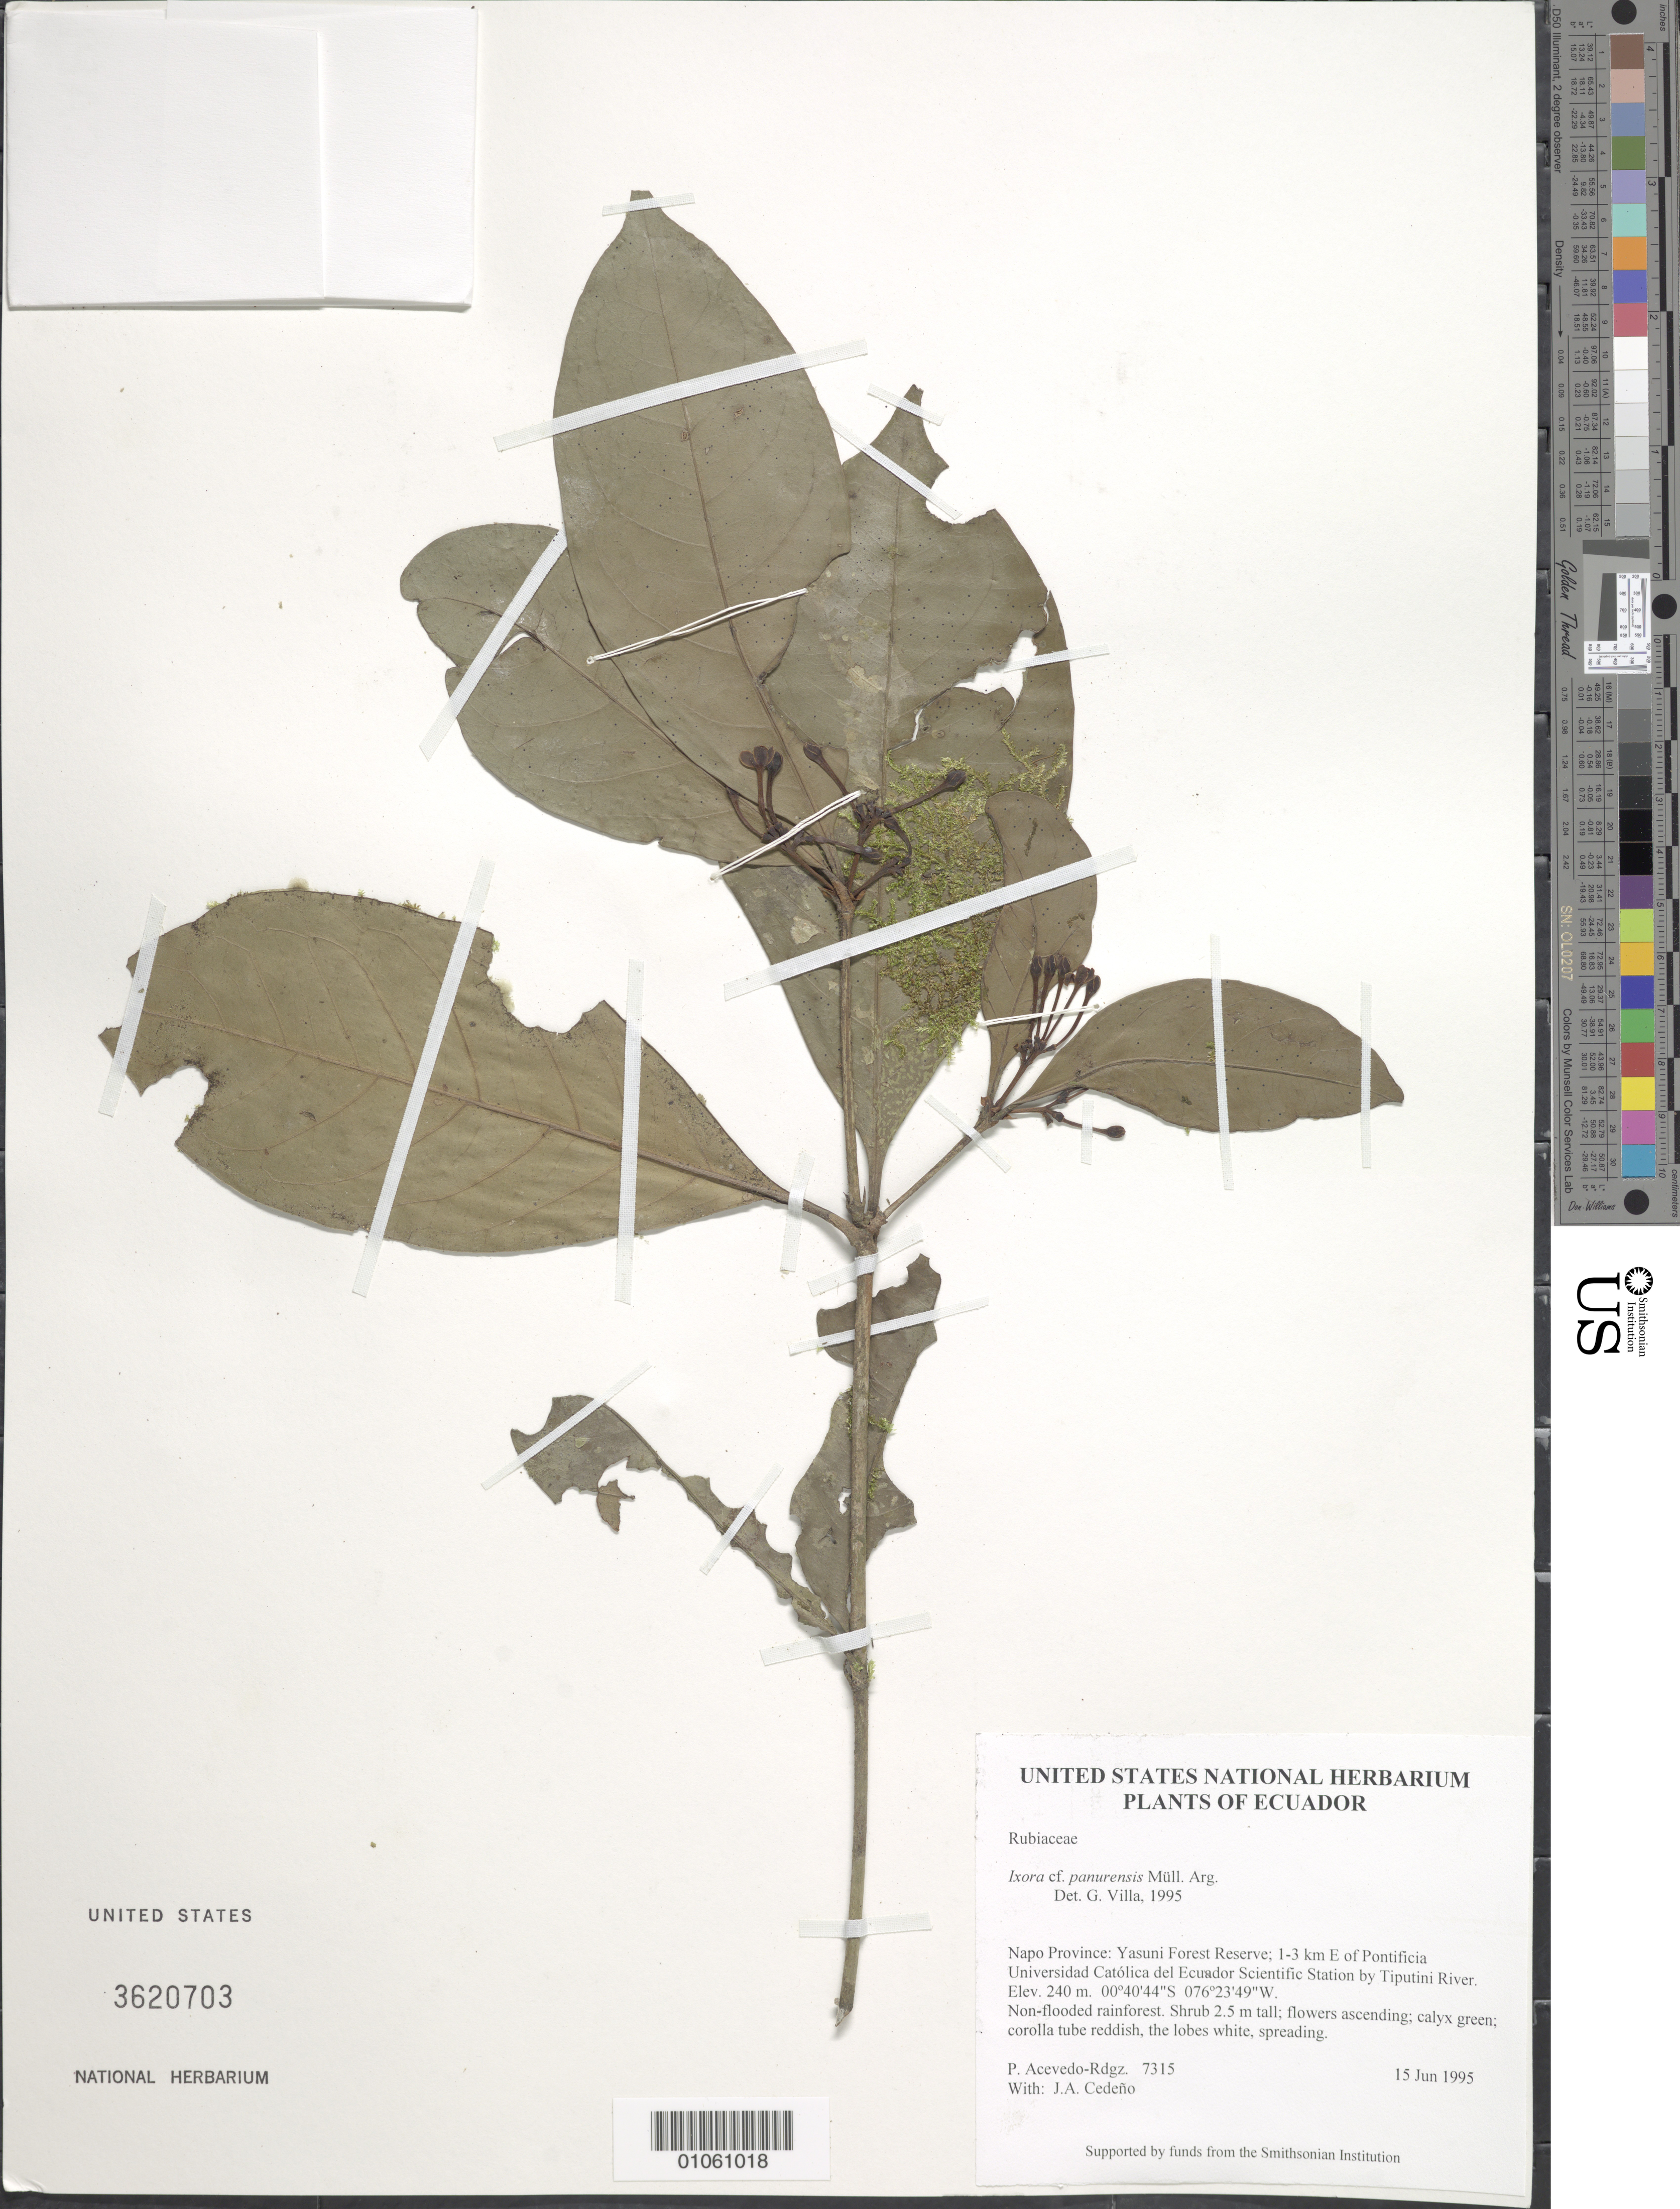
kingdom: Plantae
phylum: Tracheophyta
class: Magnoliopsida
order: Gentianales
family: Rubiaceae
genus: Ixora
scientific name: Ixora rufa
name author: Müll. Arg.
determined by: Taylor, Charlotte M.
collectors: P. Acevedo-Rodr. & J. A. Cedeño M.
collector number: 7315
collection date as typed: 15 Jun 1995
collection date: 1995-06-15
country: Ecuador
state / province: Napo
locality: Napo Province: Yasuni Forest Reserve; 1-3 km E of Pontificia Universidad Católica del Ecuador Scientific Station by Tiputini River.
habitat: Non-flooded rainforest.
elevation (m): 240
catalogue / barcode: US 3620703